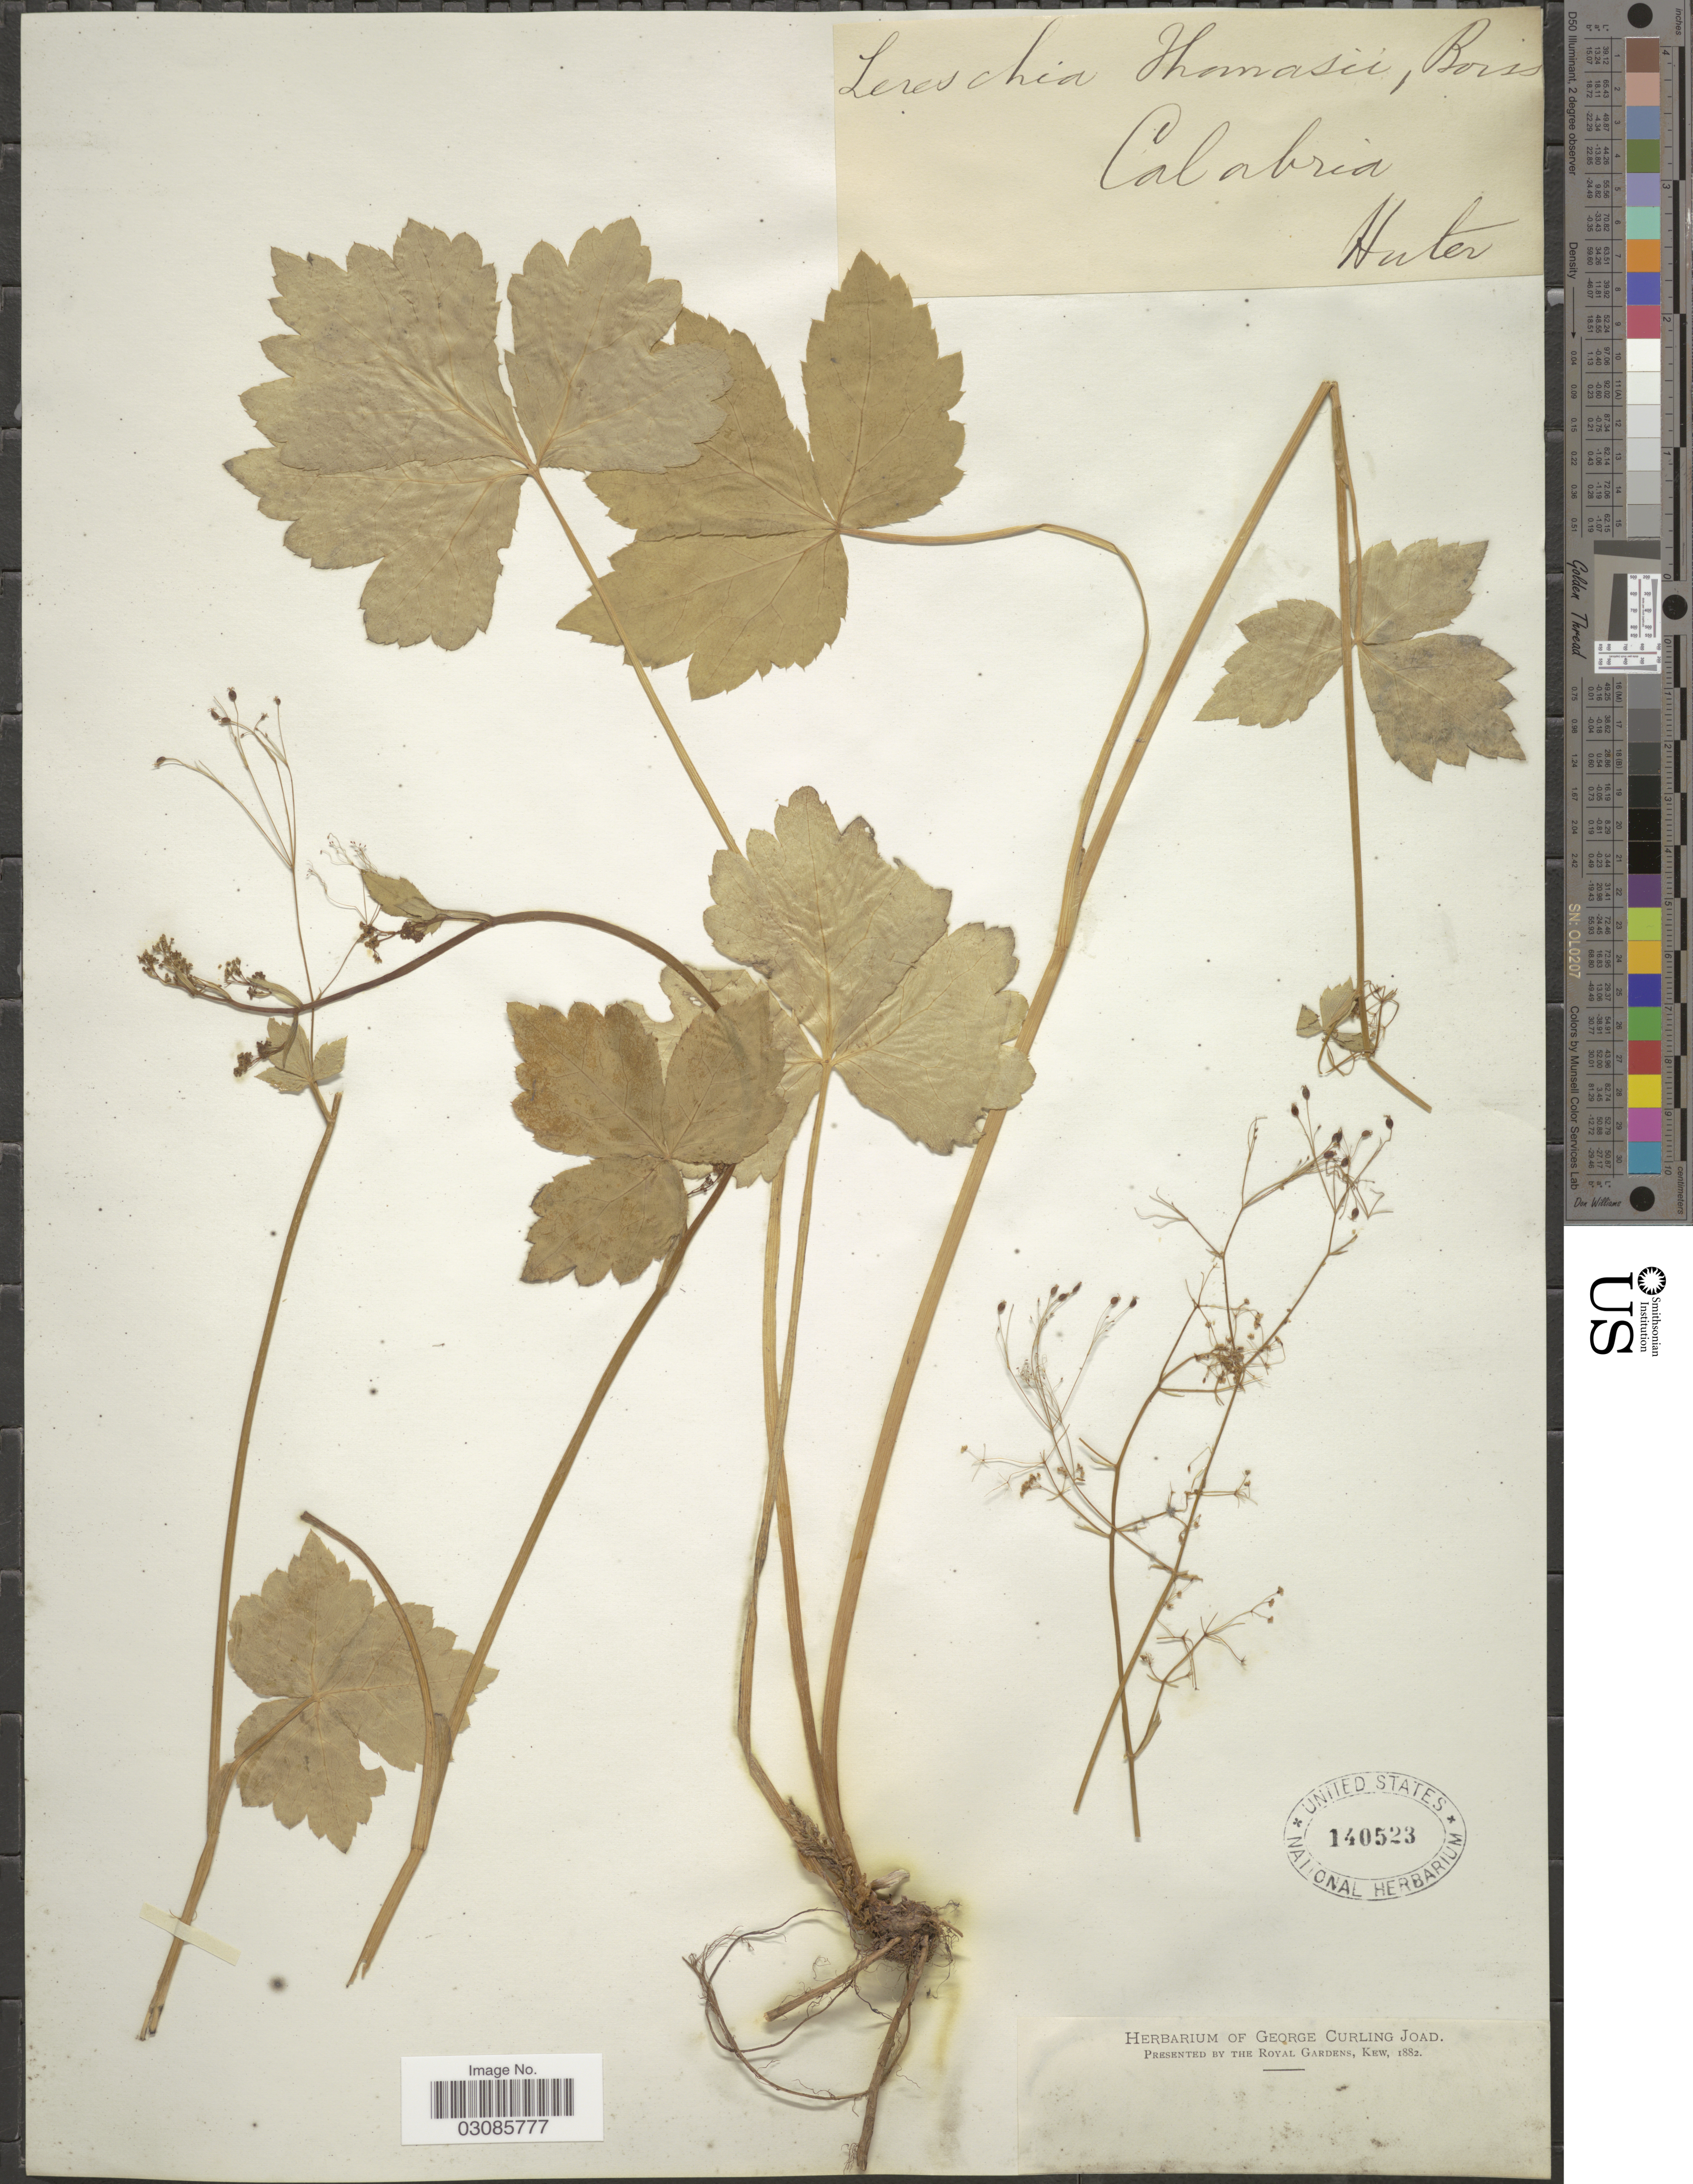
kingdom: Plantae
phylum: Tracheophyta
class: Magnoliopsida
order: Apiales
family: Apiaceae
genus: Pimpinella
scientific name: Pimpinella thomasii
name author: (Ten.) Benth. & Hook. f. ex B.D. Jacks.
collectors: -. Huter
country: Italy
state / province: Calabria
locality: Calabria.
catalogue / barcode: US 140523